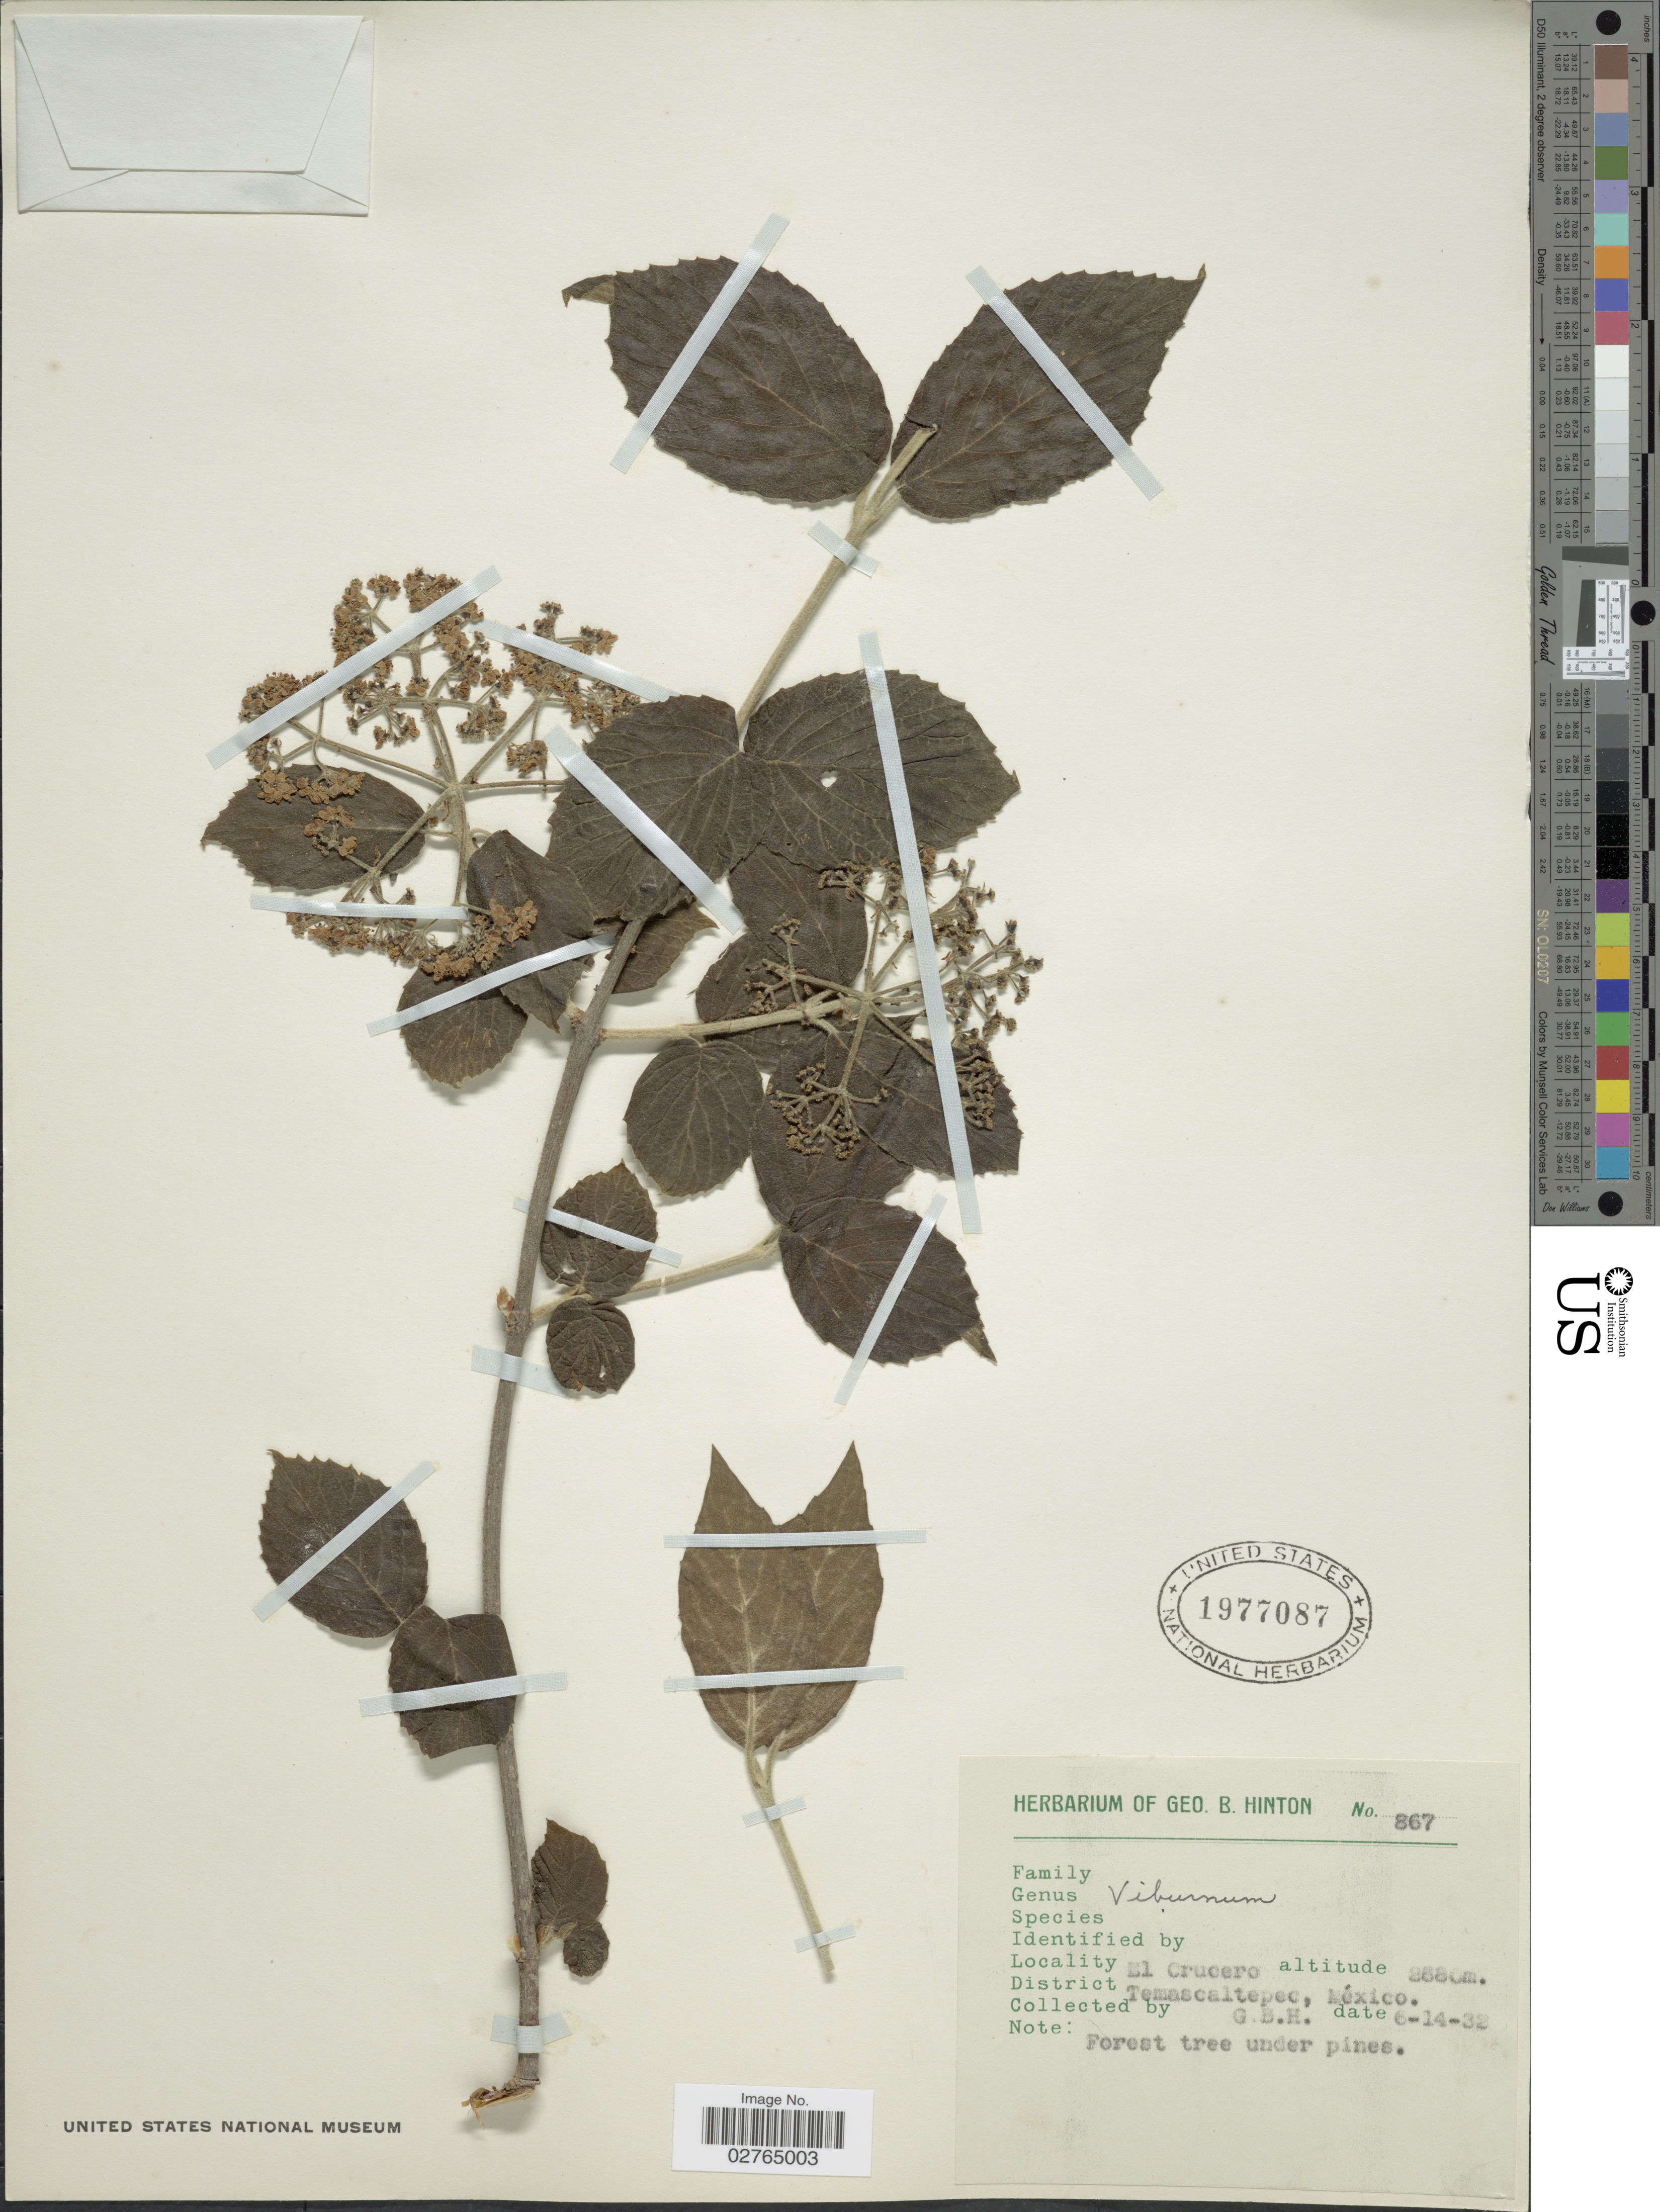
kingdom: Plantae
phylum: Tracheophyta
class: Magnoliopsida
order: Dipsacales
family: Viburnaceae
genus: Viburnum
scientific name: Viburnum sp.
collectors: G. B. Hinton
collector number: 867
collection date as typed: Transcribed d/m/y: 14/6/32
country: Mexico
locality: El Crucero. District Temascaltepec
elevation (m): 2880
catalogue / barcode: US 1977087